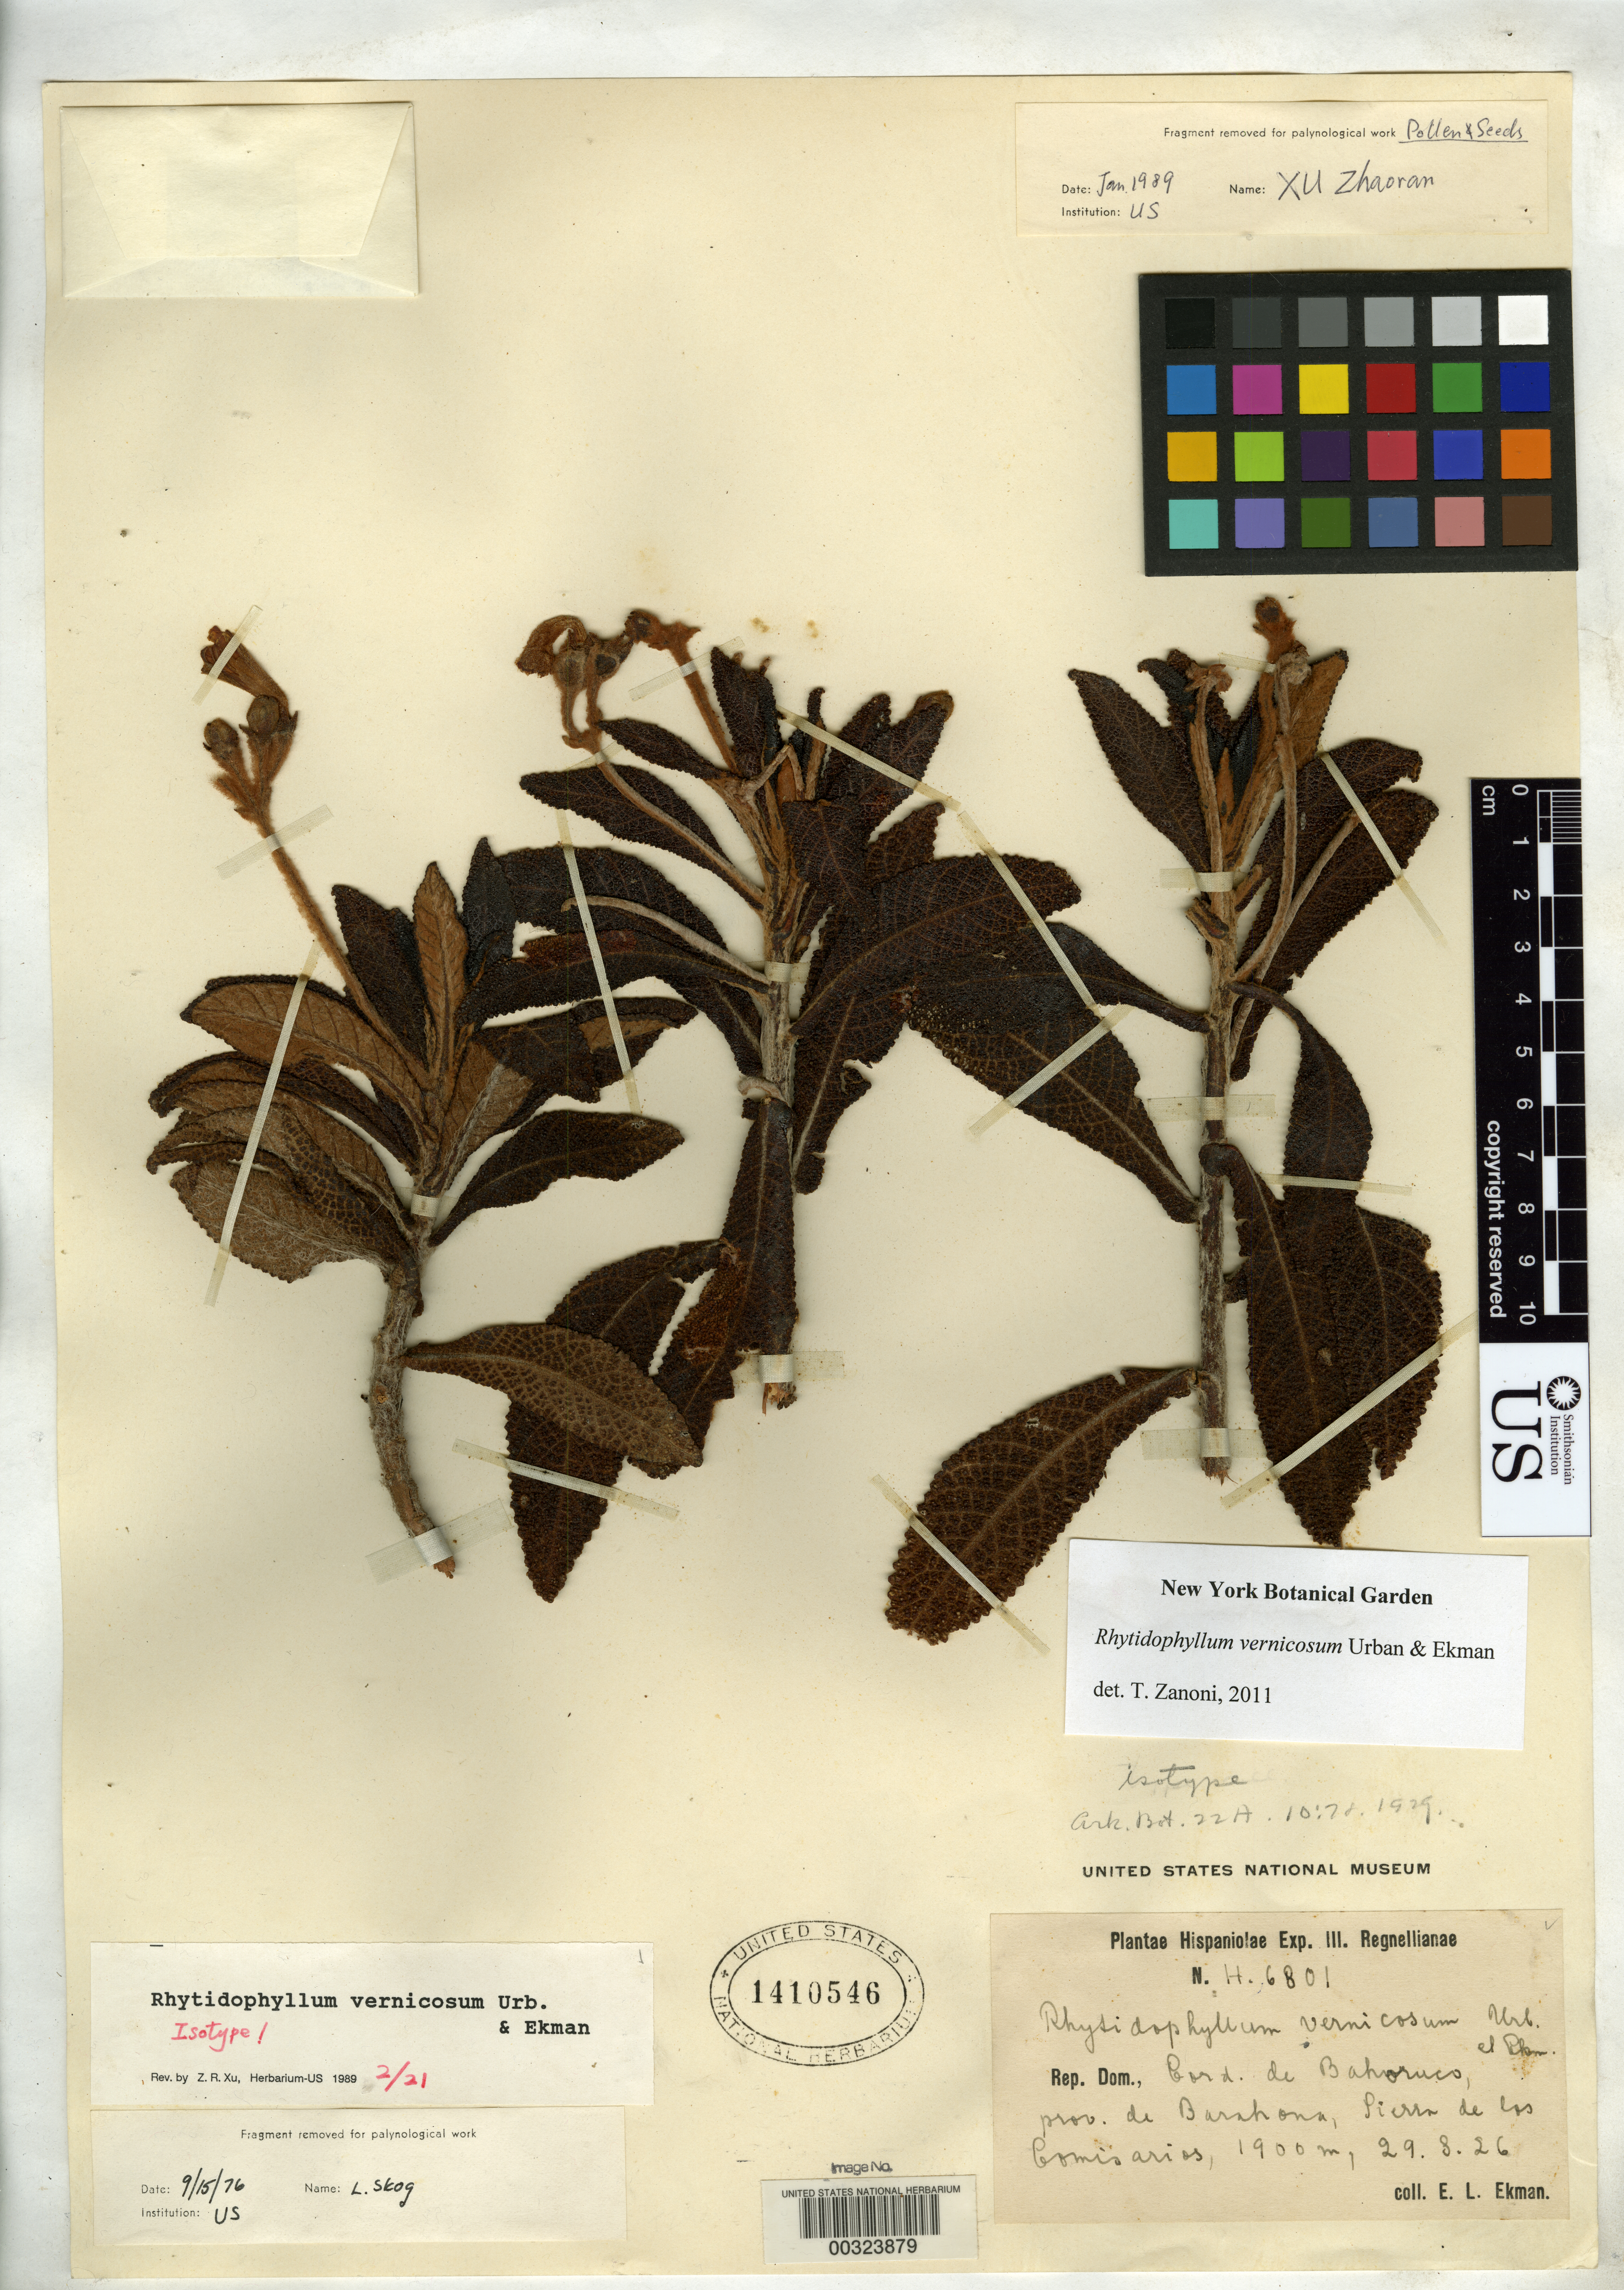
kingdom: Plantae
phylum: Tracheophyta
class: Magnoliopsida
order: Lamiales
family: Gesneriaceae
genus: Rhytidophyllum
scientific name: Rhytidophyllum vernicosum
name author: Urb. & Ekman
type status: Isotype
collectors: E. L. Ekman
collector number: H 6801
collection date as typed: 29 Aug 1926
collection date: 1926-08-29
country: Dominican Republic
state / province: Barahona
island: Hispaniola Island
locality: Cordillera de Bahoruco.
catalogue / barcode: US 1410546